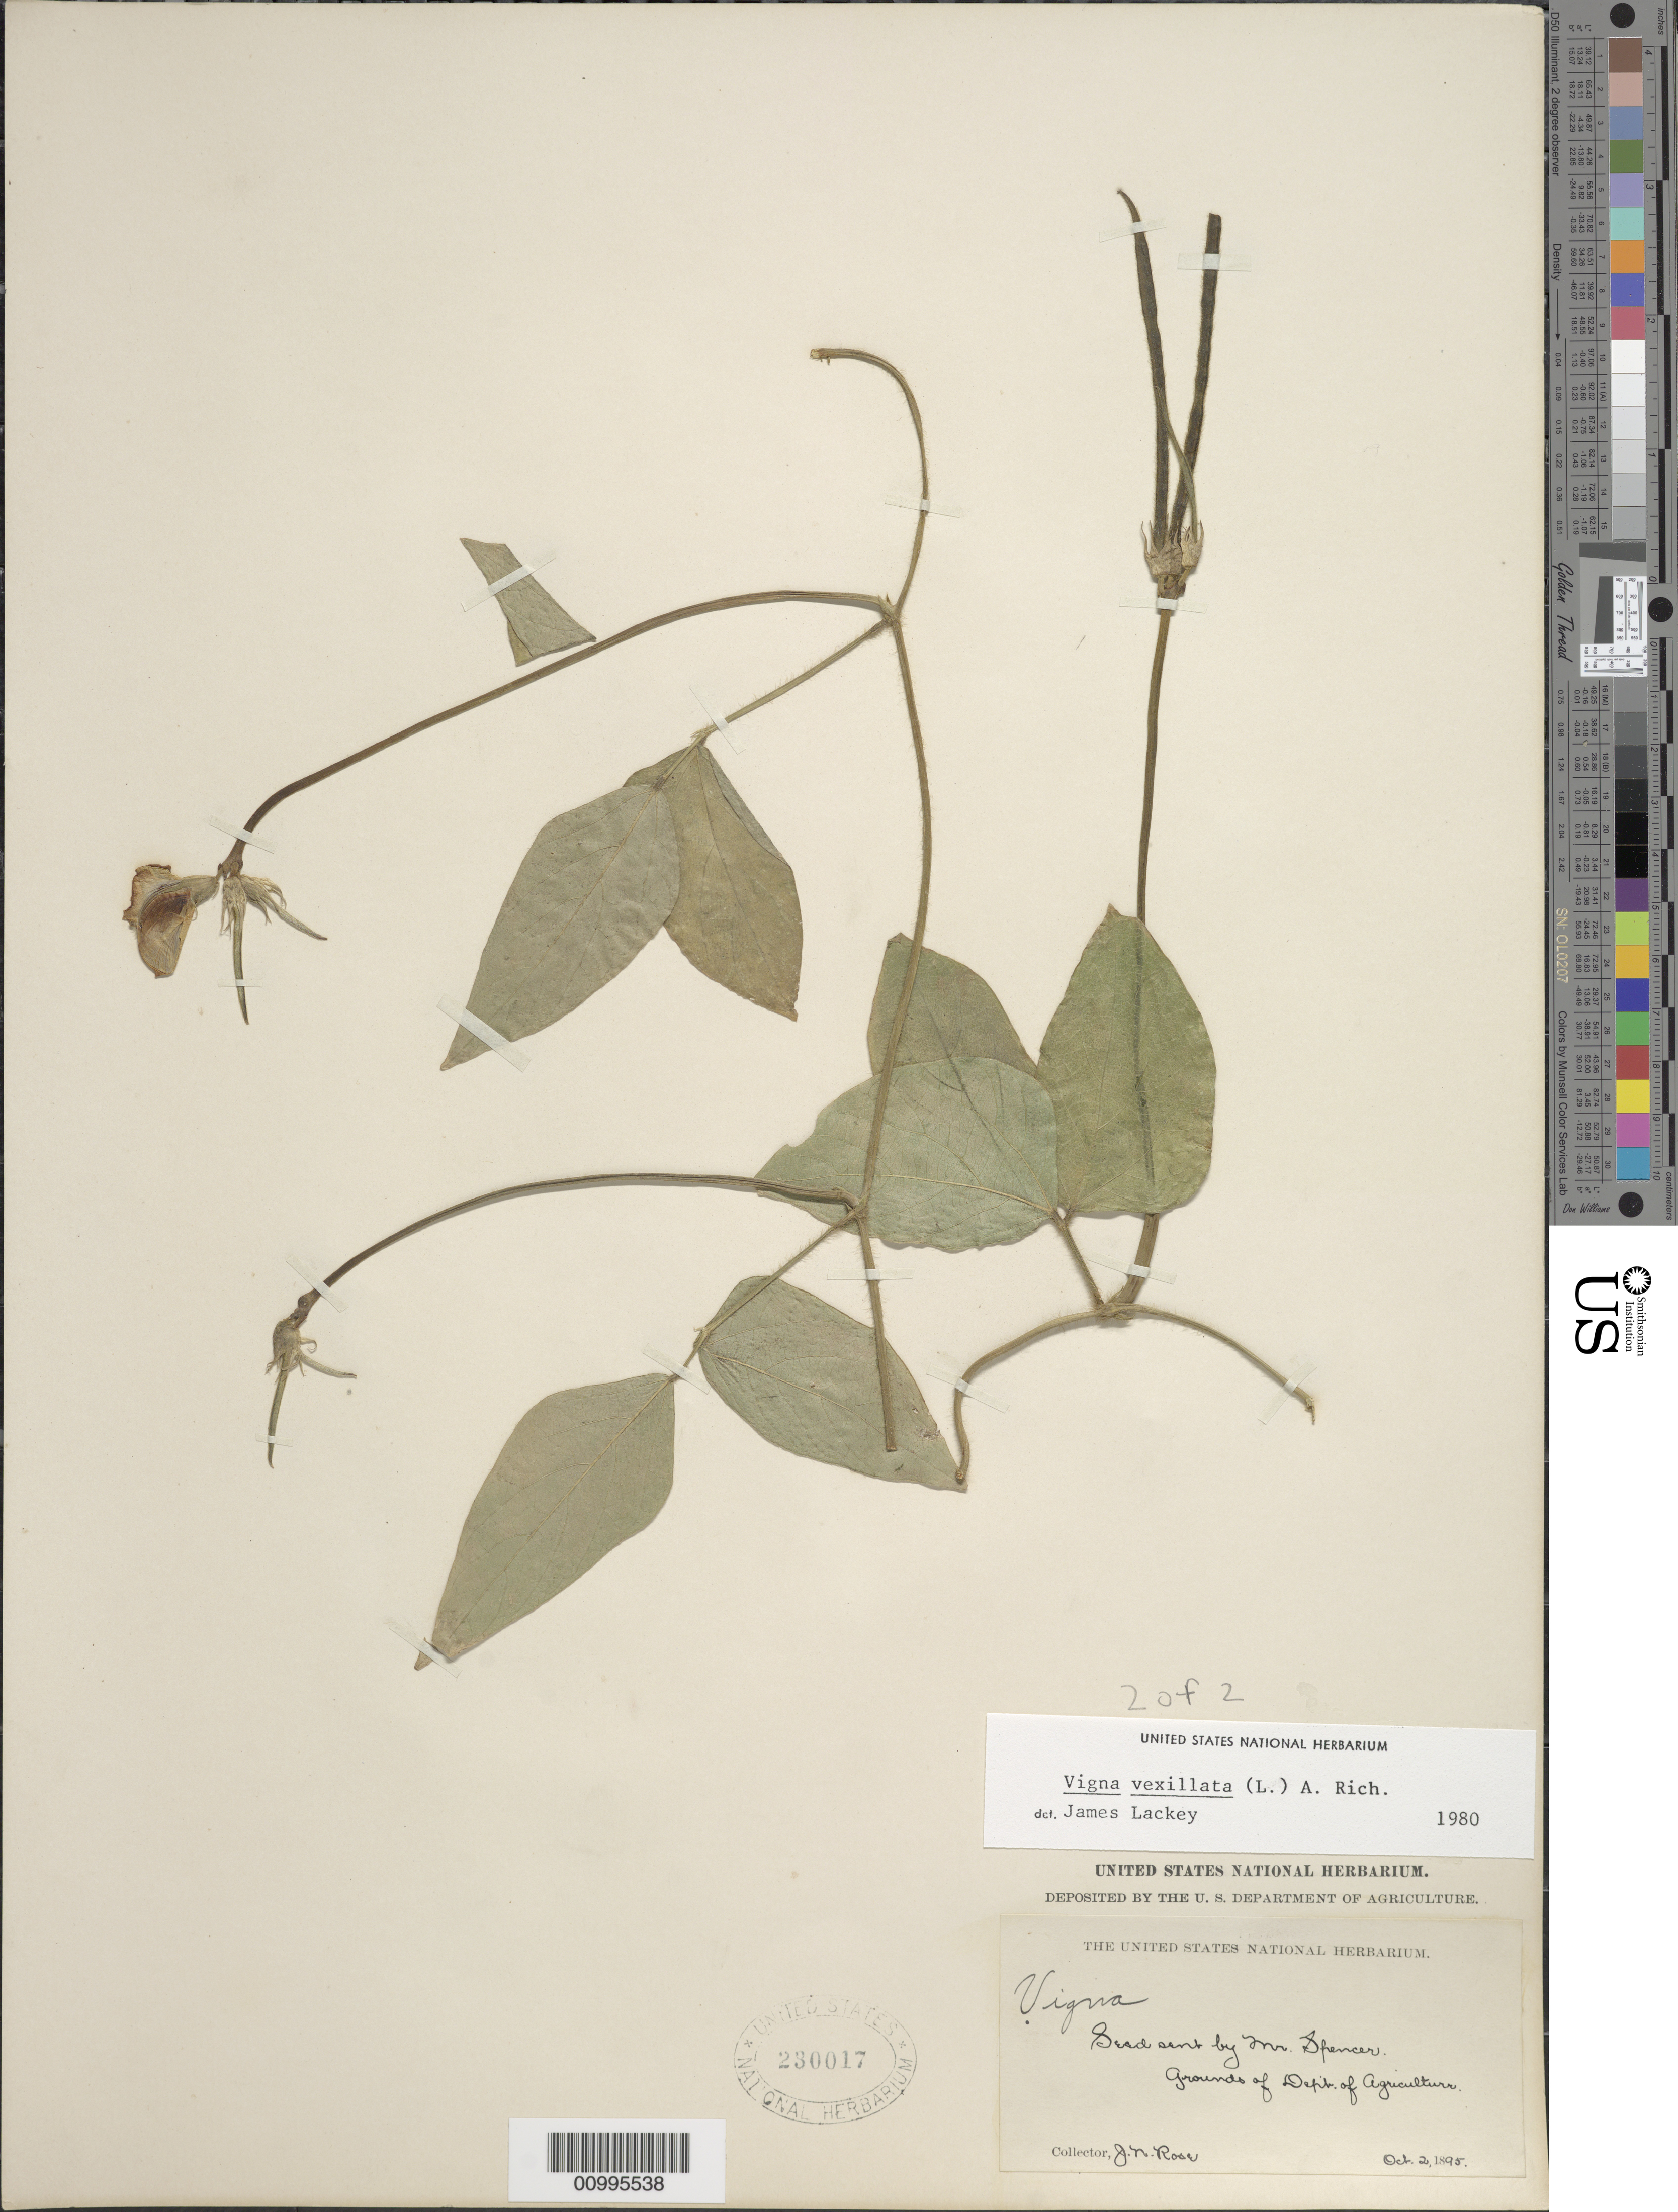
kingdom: Plantae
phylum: Tracheophyta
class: Magnoliopsida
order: Fabales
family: Fabaceae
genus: Vigna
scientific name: Vigna vexillata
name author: (L.) A. Rich.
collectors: J. N. Rose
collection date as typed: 02 Oct 1895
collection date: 1895-10-02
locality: Grounds of Department of Agriculture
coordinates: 0 N, 0 E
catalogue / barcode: US 230017